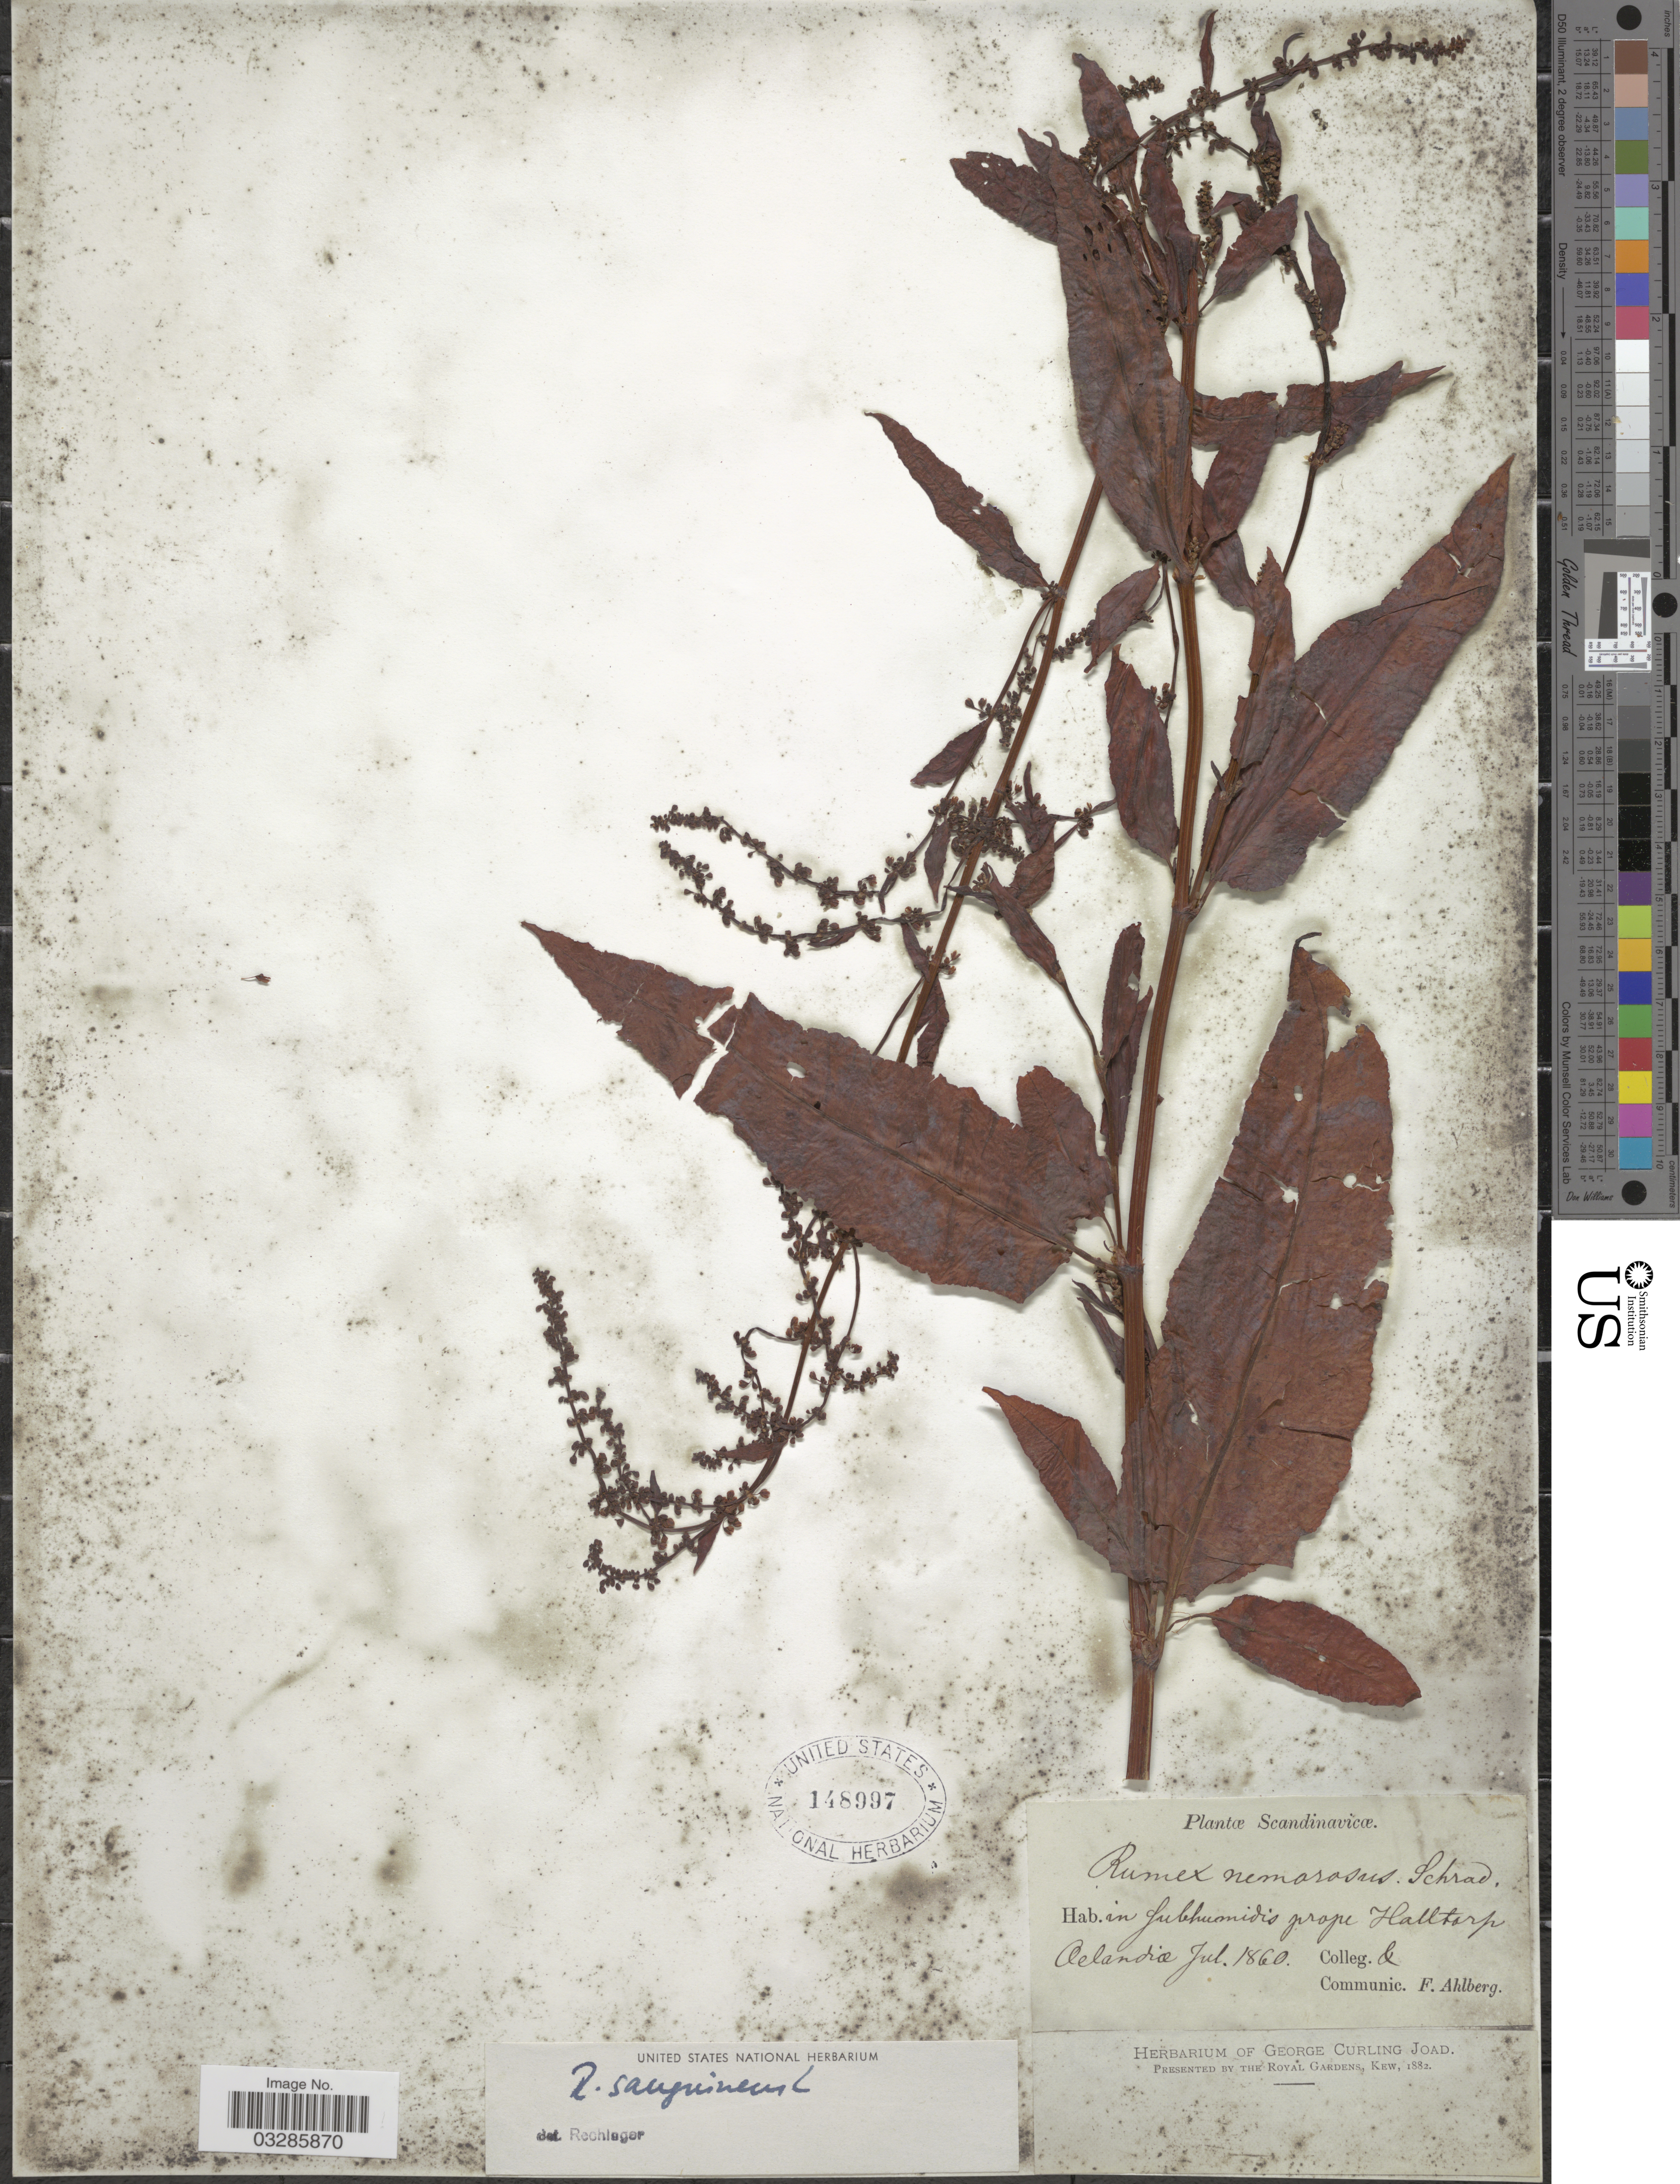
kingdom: Plantae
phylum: Tracheophyta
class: Magnoliopsida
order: Caryophyllales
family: Polygonaceae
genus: Rumex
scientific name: Rumex sanguineus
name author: L.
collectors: F. Ahlberg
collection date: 1860-07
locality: Scandinavicæ, in subhumidis prope Halltorp Oelandiæ.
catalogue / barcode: US 148997